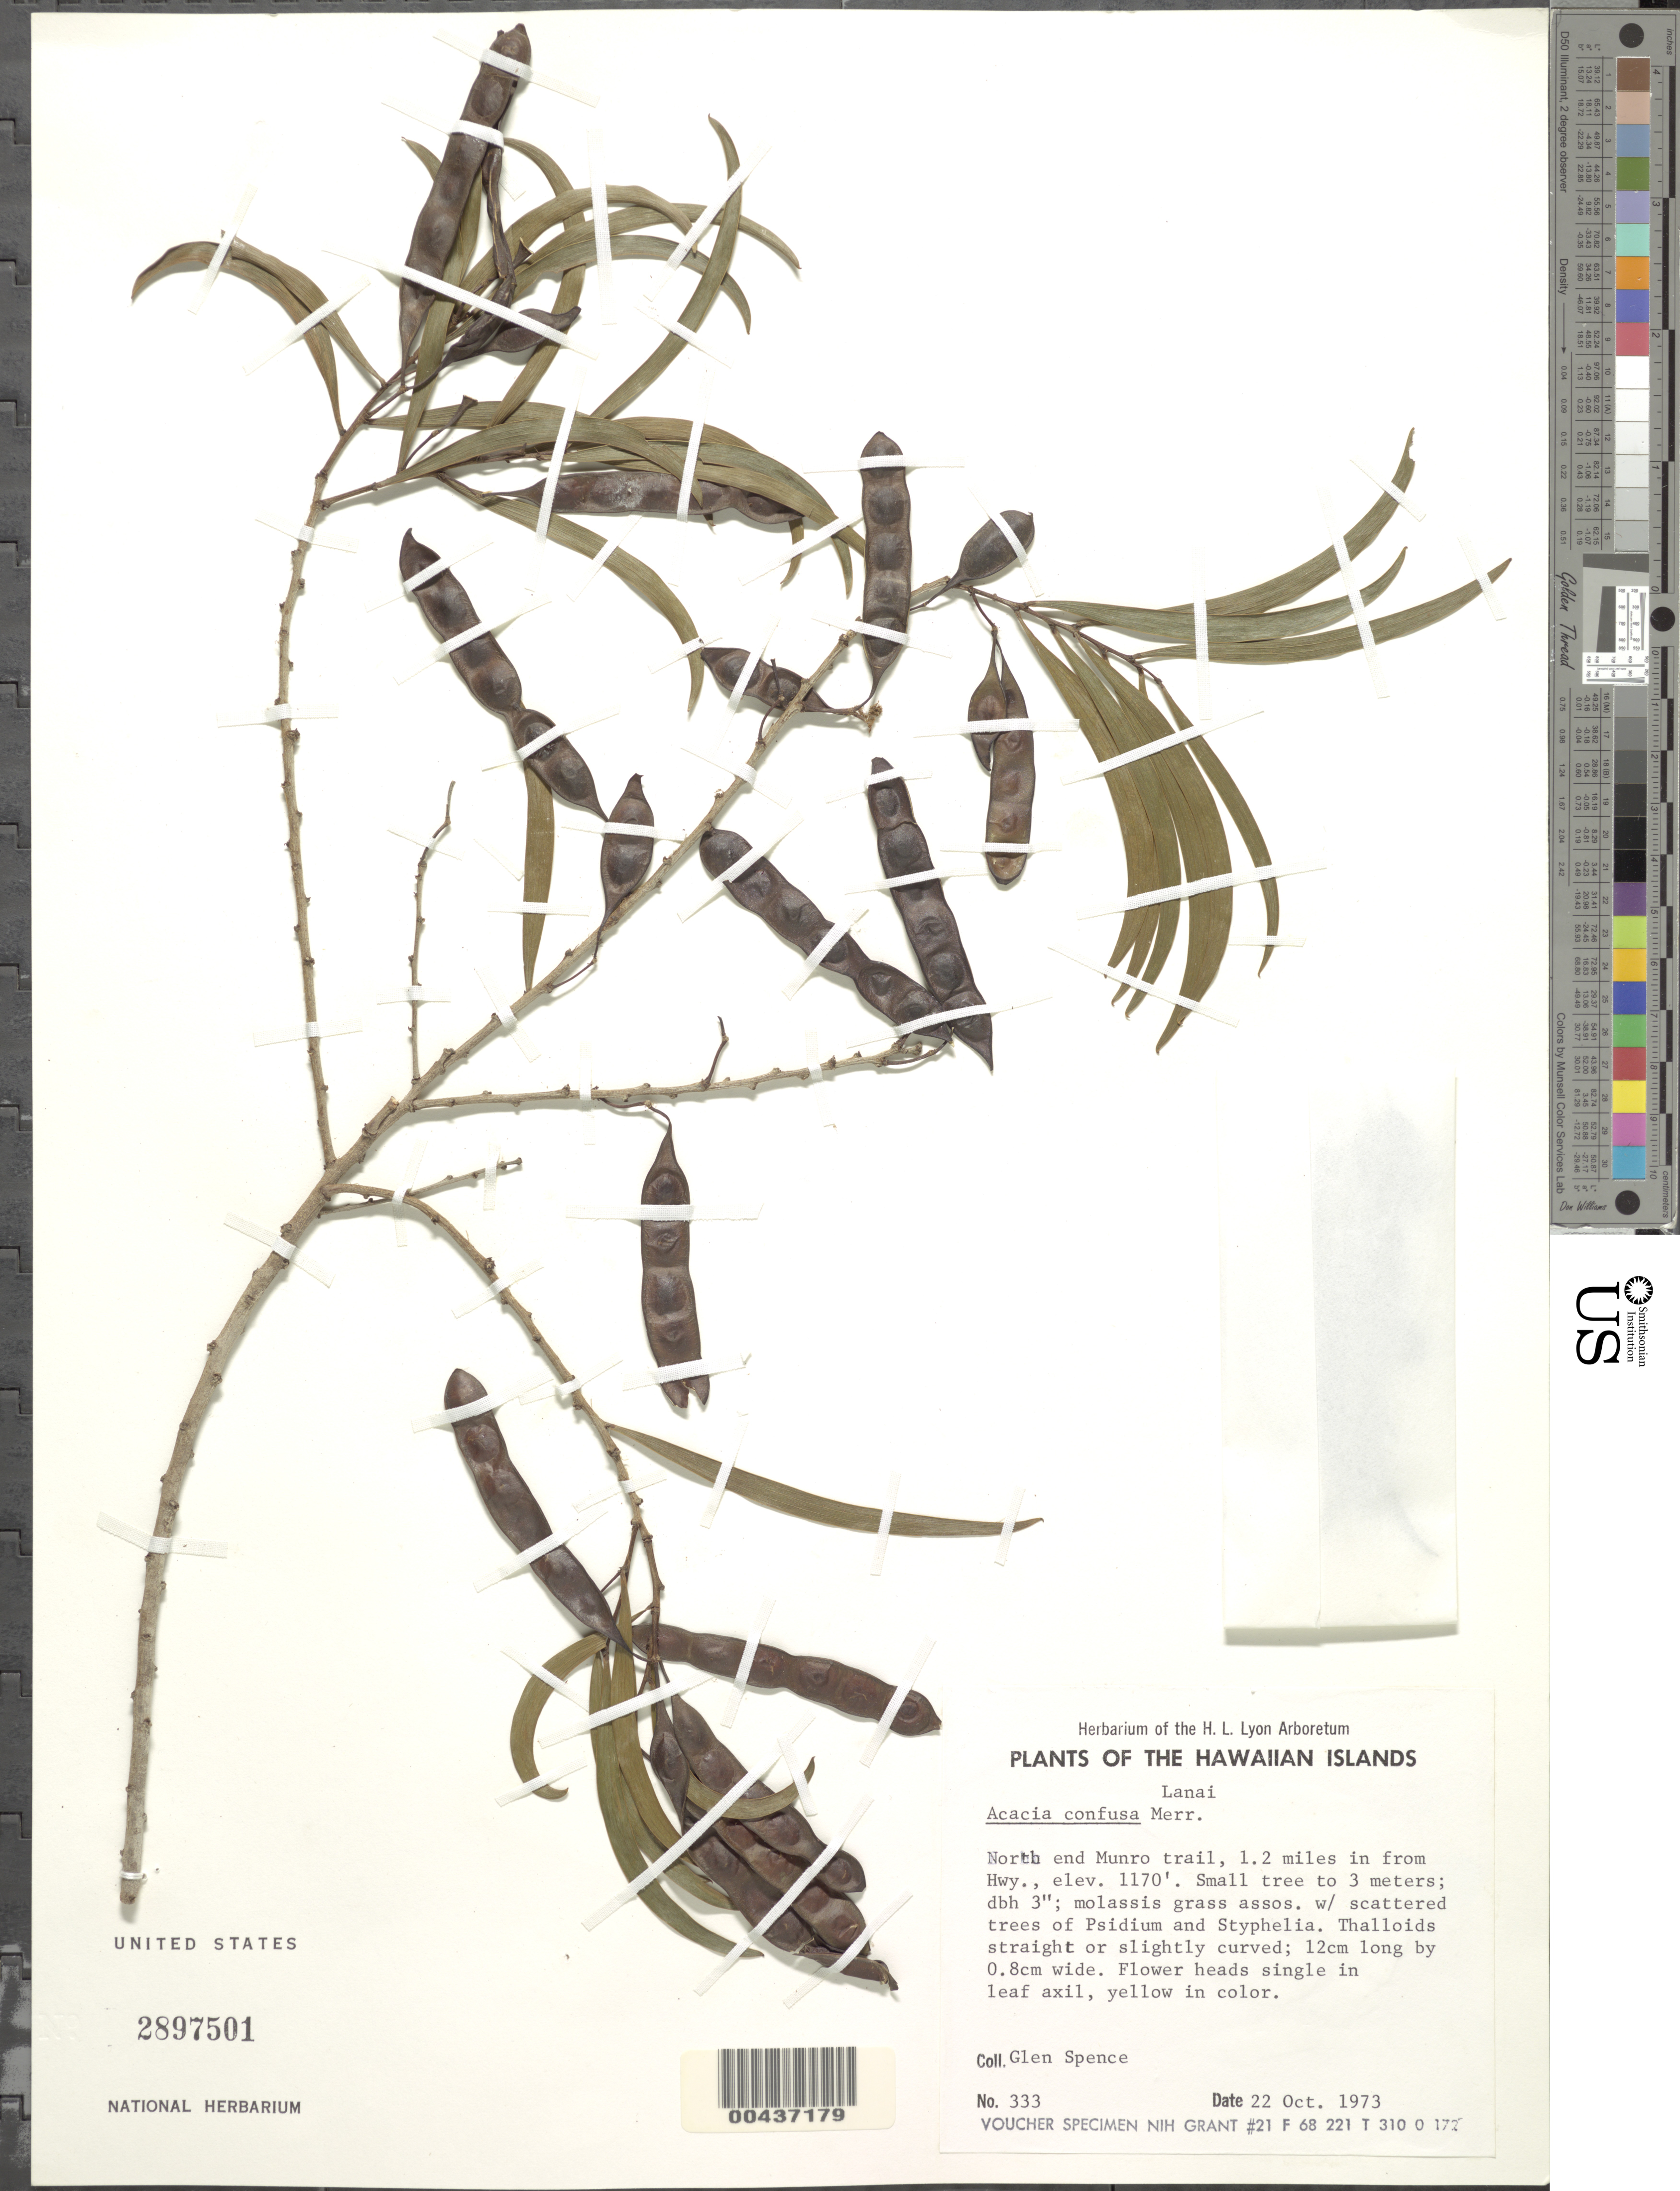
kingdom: Plantae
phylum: Tracheophyta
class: Magnoliopsida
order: Fabales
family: Fabaceae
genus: Acacia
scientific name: Acacia confusa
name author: Merr.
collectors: G. Spence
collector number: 333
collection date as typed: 22 Oct 1973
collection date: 1973-10-22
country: United States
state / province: Hawaii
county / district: Maui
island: Lana'i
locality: North end Munro trail, 1.2 mi in from Hwy.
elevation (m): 357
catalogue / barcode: US 2897501